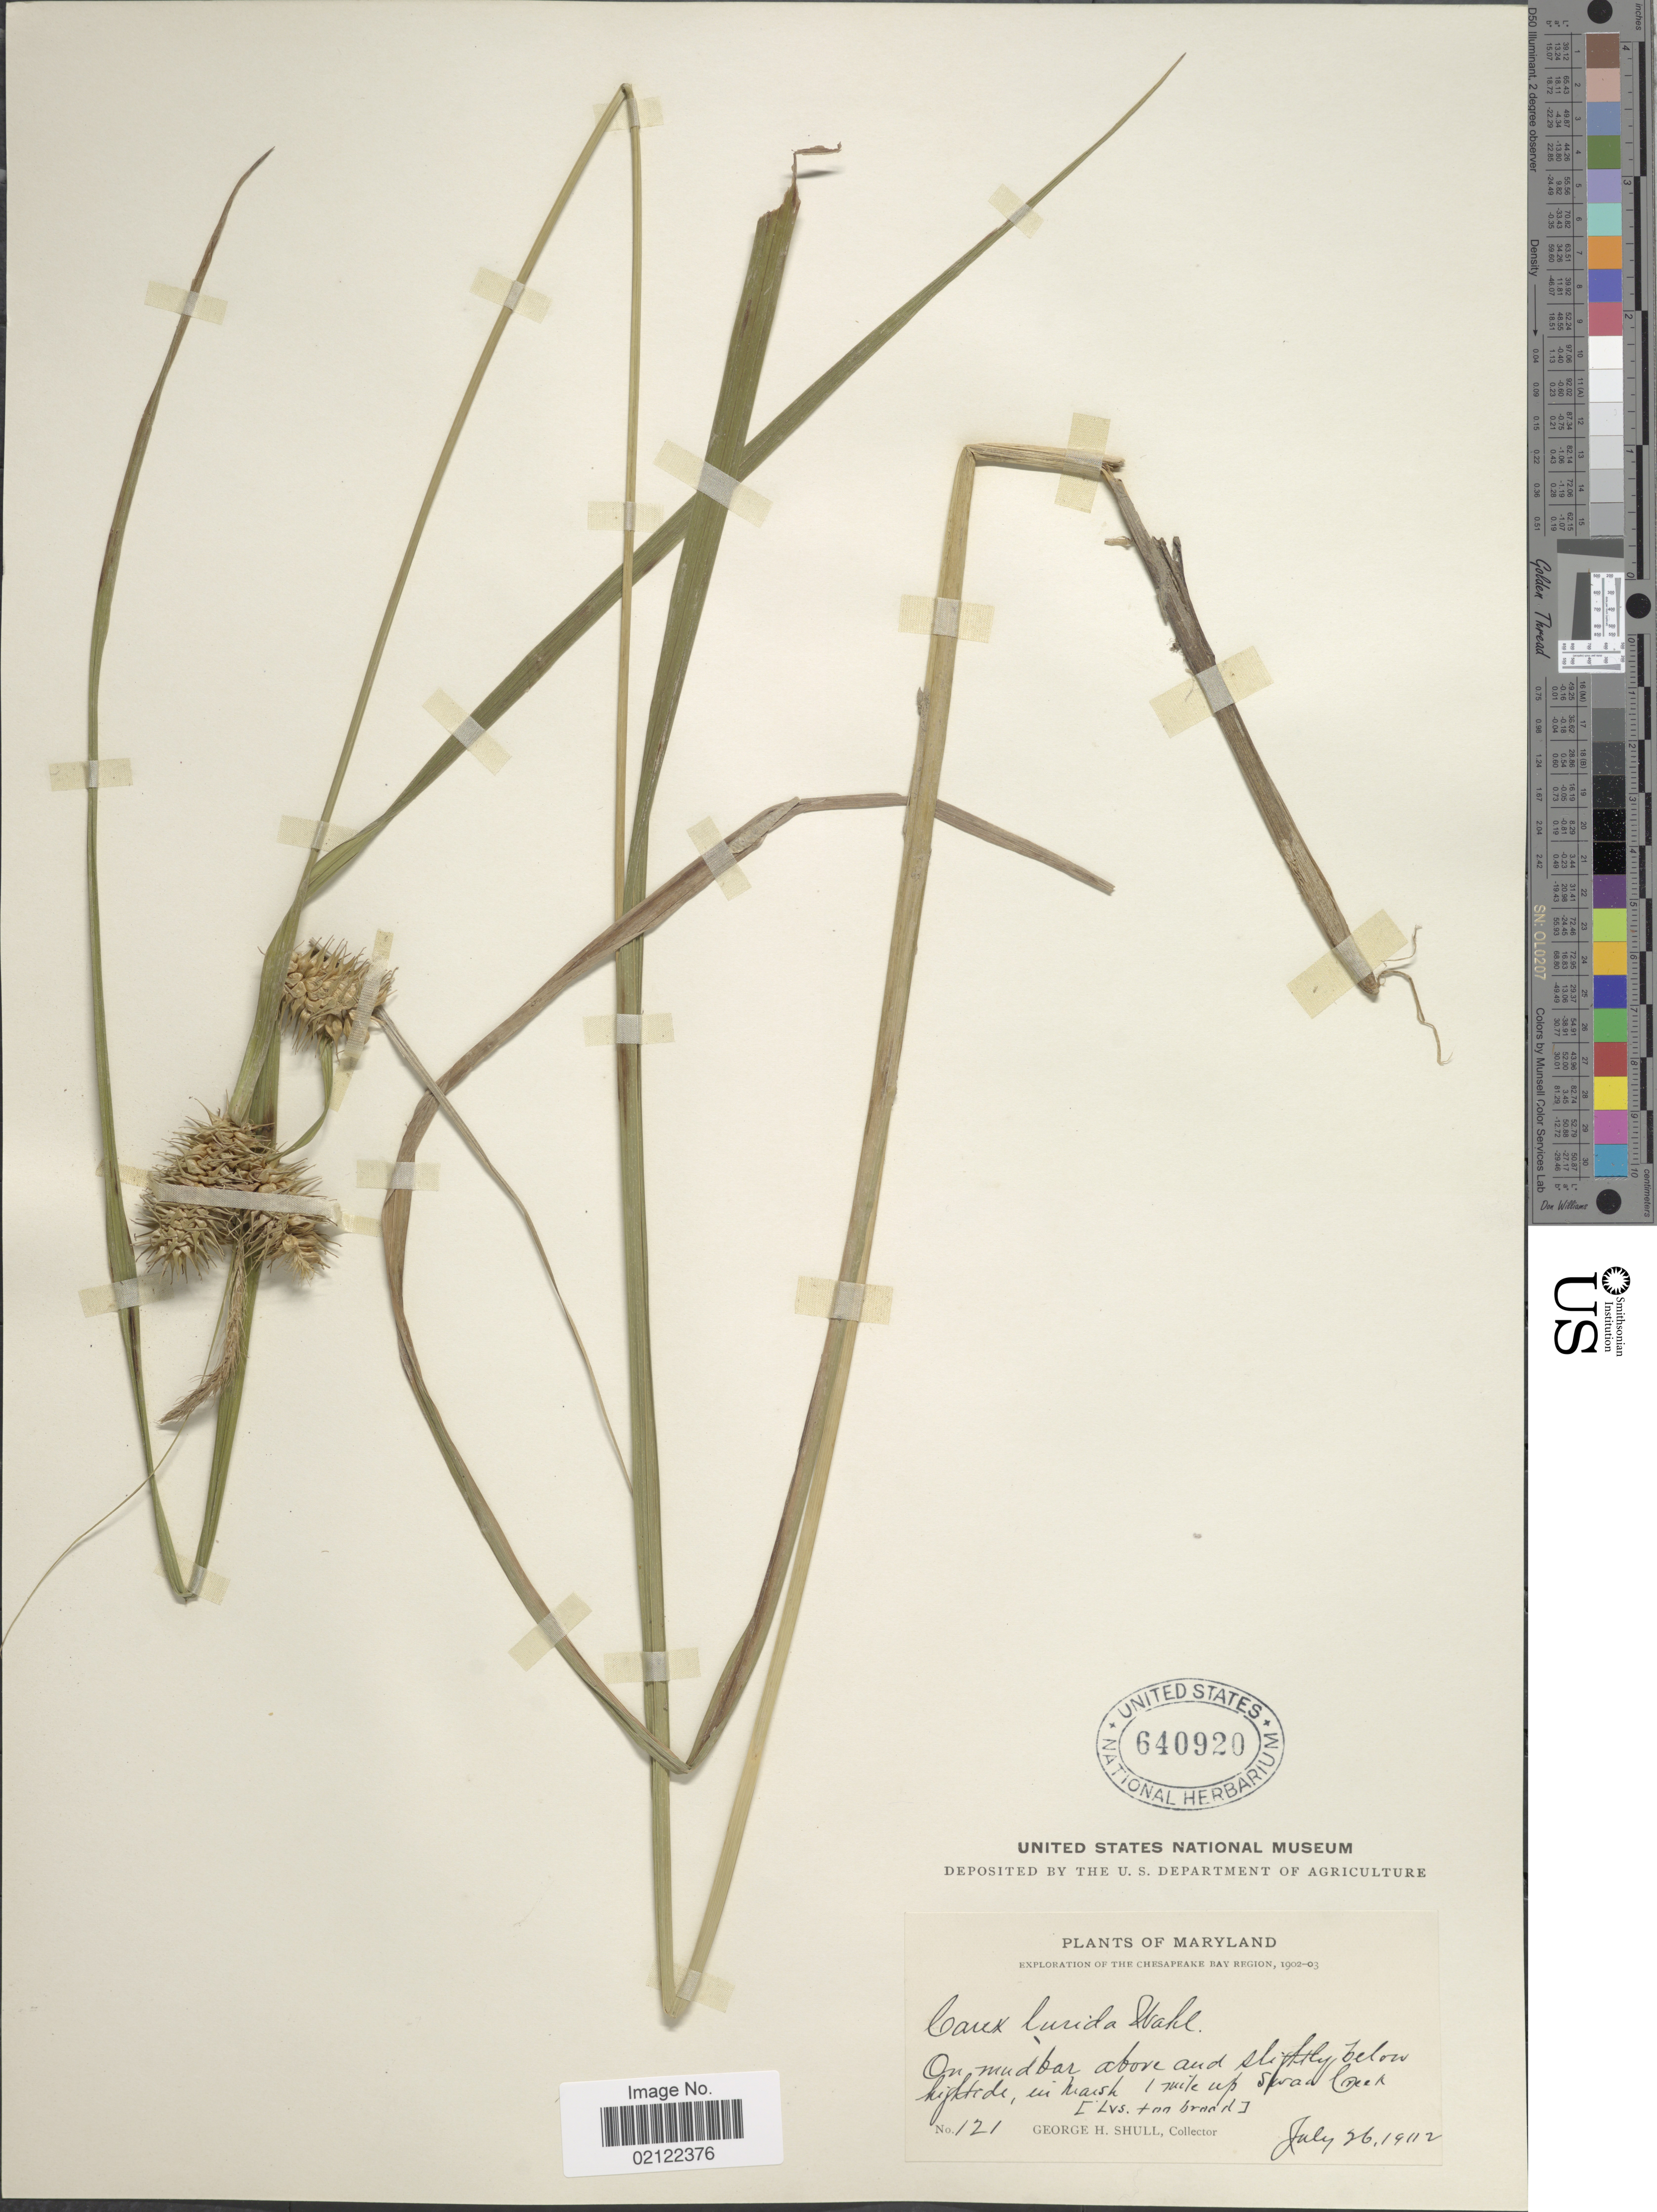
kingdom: Plantae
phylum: Tracheophyta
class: Liliopsida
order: Poales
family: Cyperaceae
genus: Carex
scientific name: Carex lurida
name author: Wahlenb.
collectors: G. H. Shull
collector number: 121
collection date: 1902-07-26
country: United States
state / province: Maryland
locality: On mud bar above and slightly below hightide, in marsh 1 mile up Swan Creek.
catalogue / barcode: US 640920